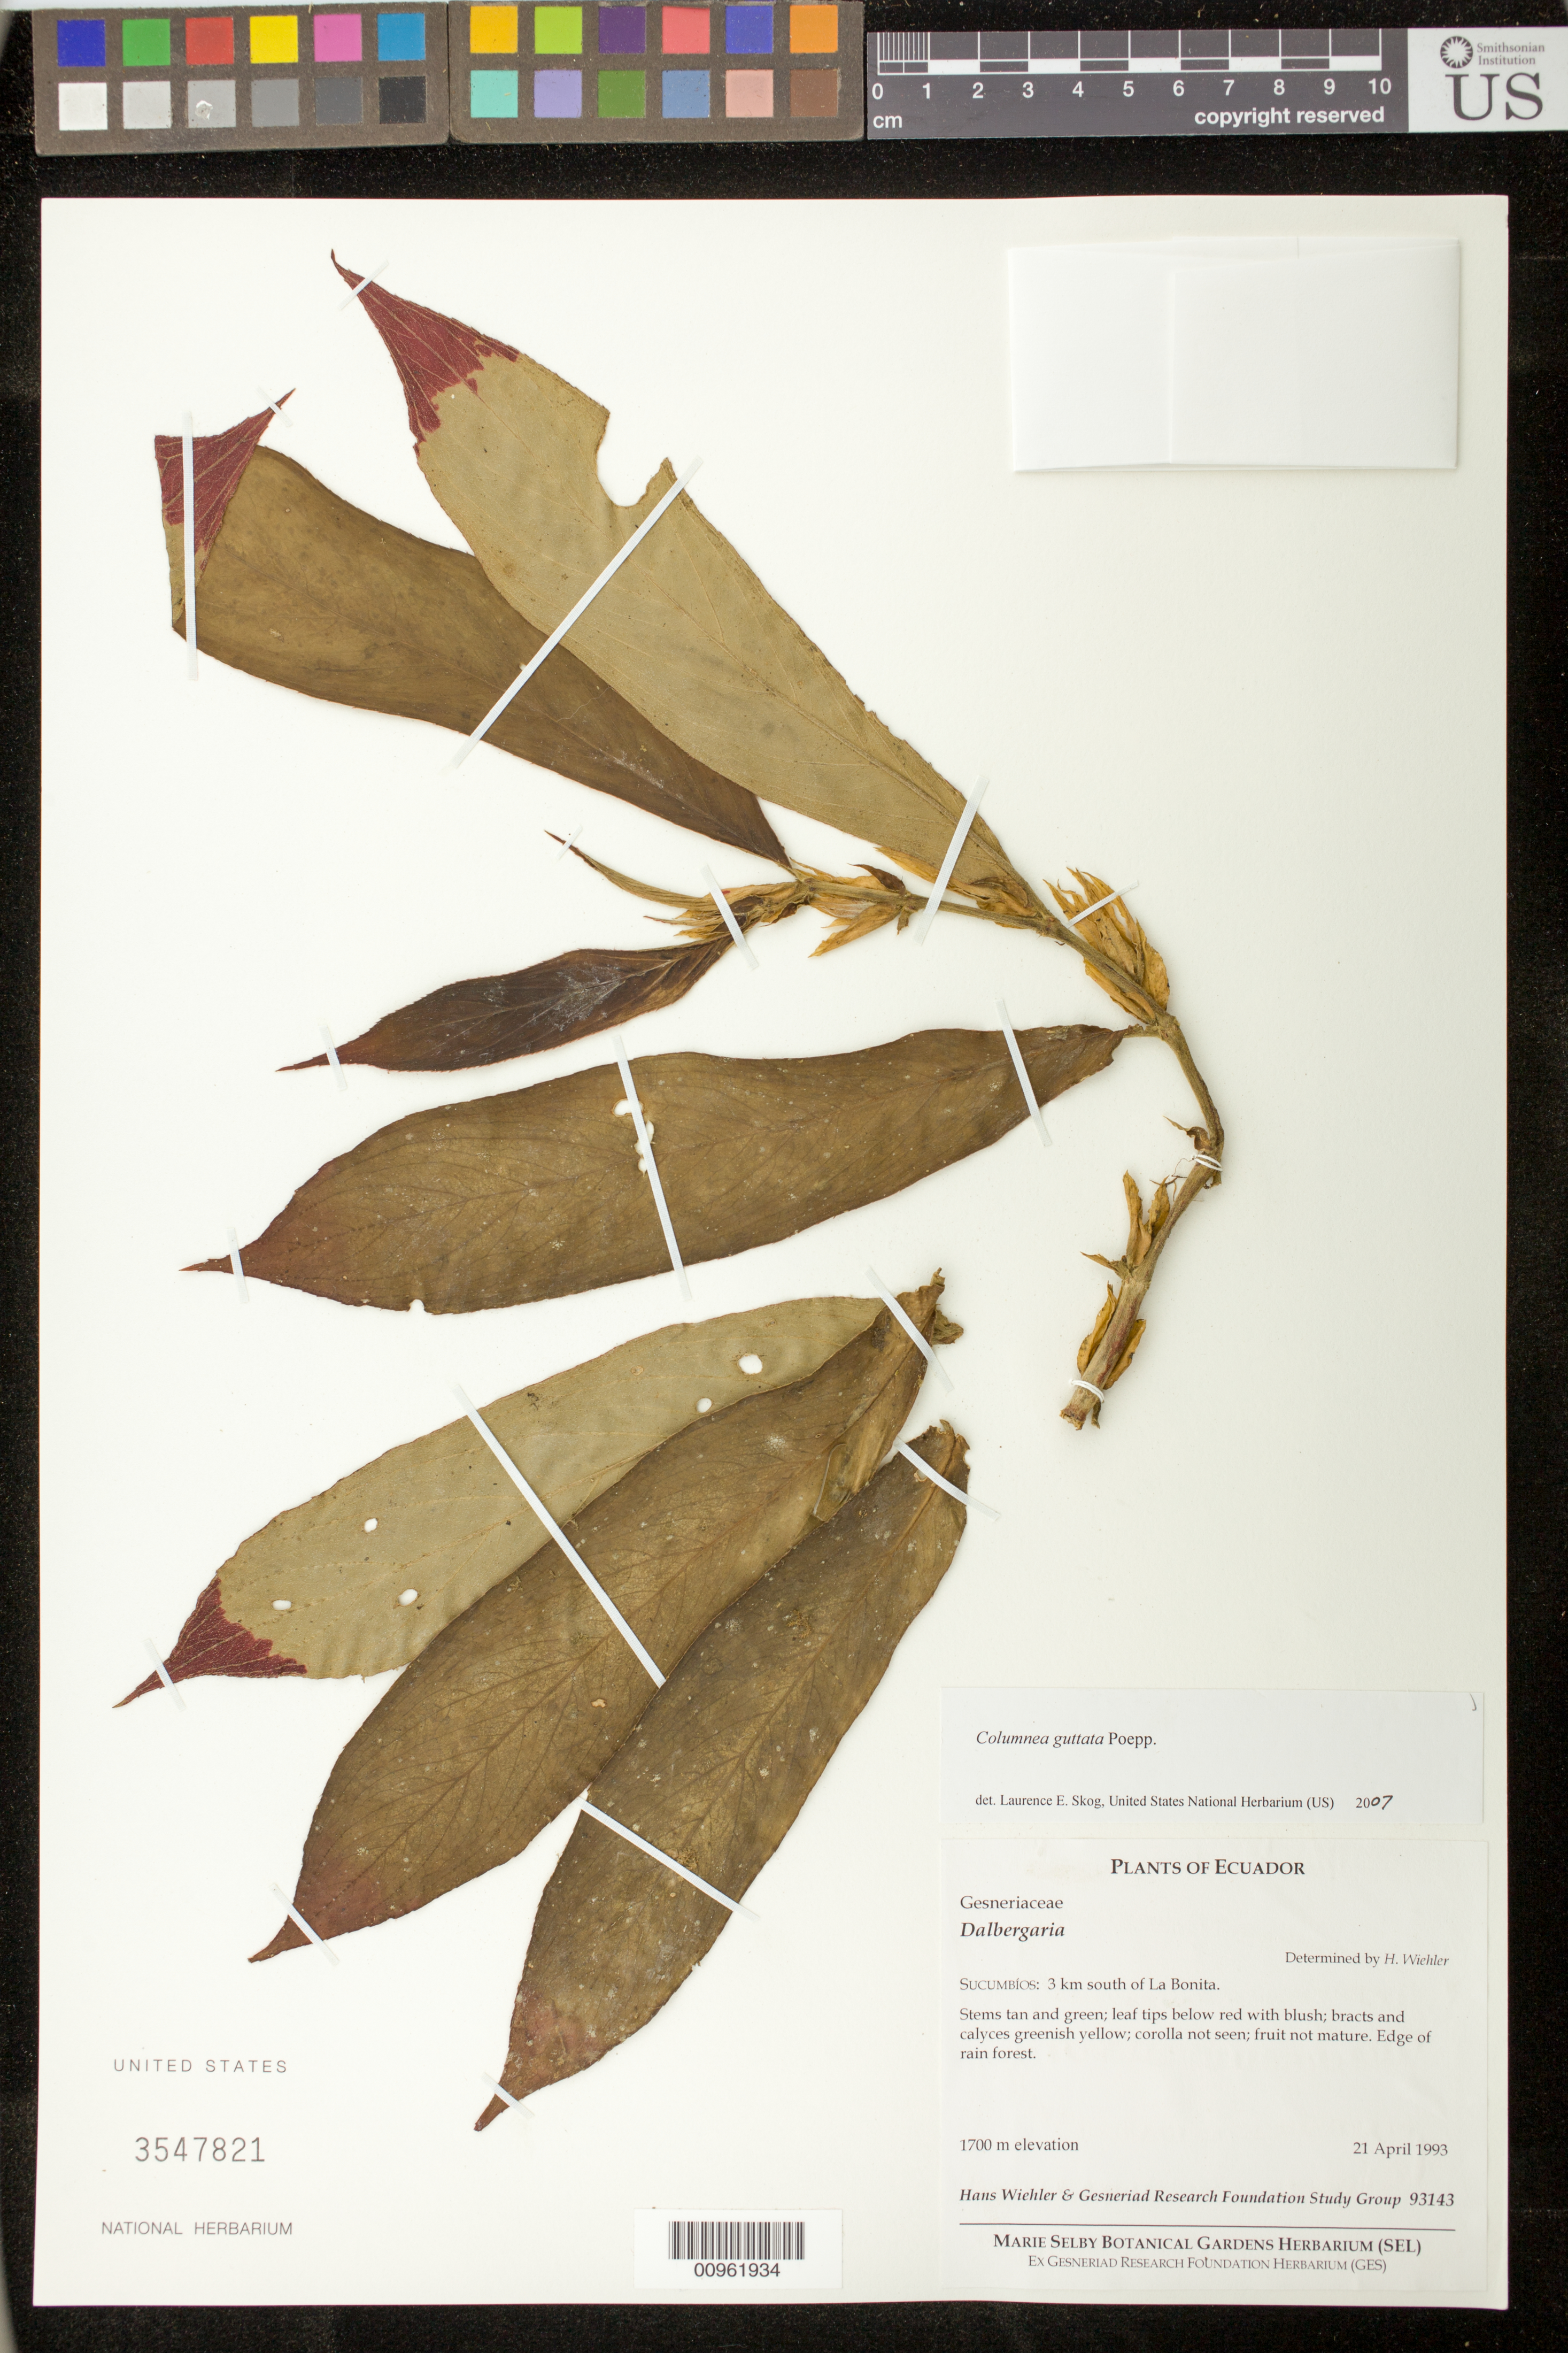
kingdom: Plantae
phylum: Tracheophyta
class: Magnoliopsida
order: Lamiales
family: Gesneriaceae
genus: Columnea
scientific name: Columnea guttata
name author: Poepp.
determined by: Skog, Laurence E.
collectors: H. J. Wiehler & GRF Study Group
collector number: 93143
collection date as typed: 21 Apr 1993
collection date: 1993-04-21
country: Ecuador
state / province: Sucumbíos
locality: Sucumbios: 3 km south of La Bonita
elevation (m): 1700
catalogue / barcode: US 3547821